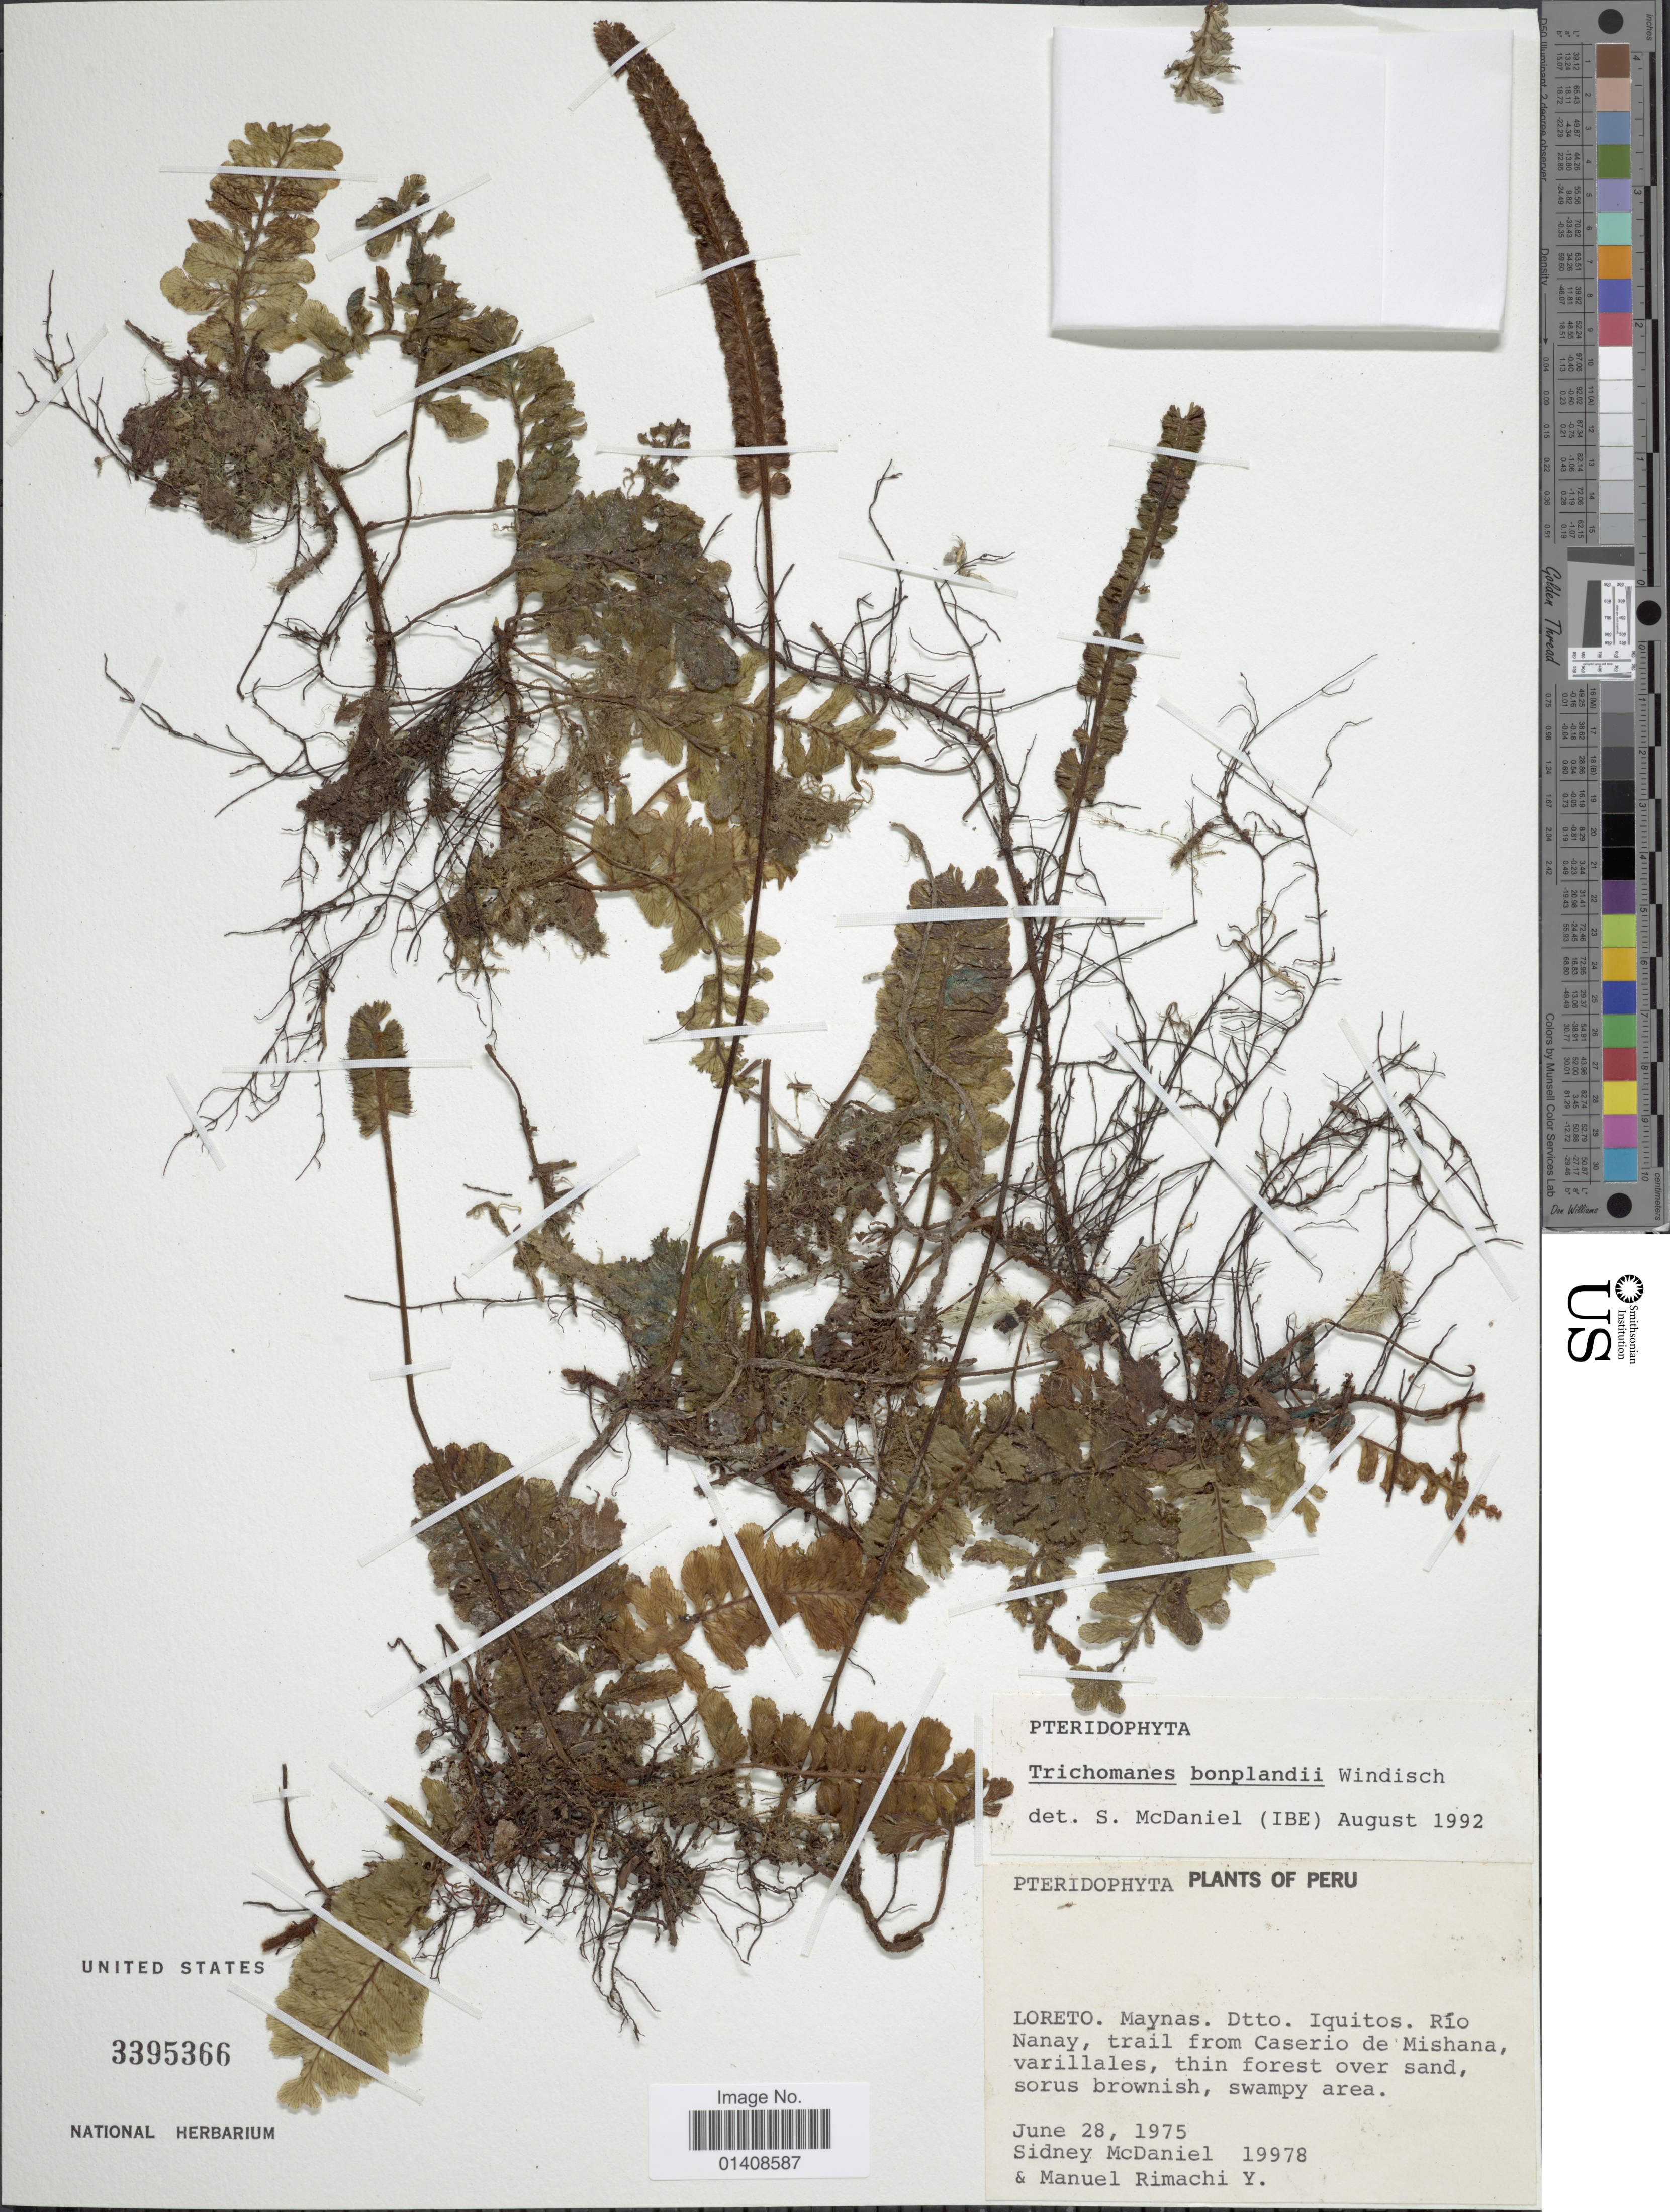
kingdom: Plantae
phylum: Tracheophyta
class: Polypodiopsida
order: Hymenophyllales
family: Hymenophyllaceae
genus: Trichomanes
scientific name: Trichomanes bonplandii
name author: P.G. Windisch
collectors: S. McDaniel & M. Rimachi Y.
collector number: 19978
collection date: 1975-06-28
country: Peru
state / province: Loreto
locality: Maynas. Dtto. Iquitos, Rio Nanay, trail from Caserio de Mishana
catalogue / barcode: US 3395366